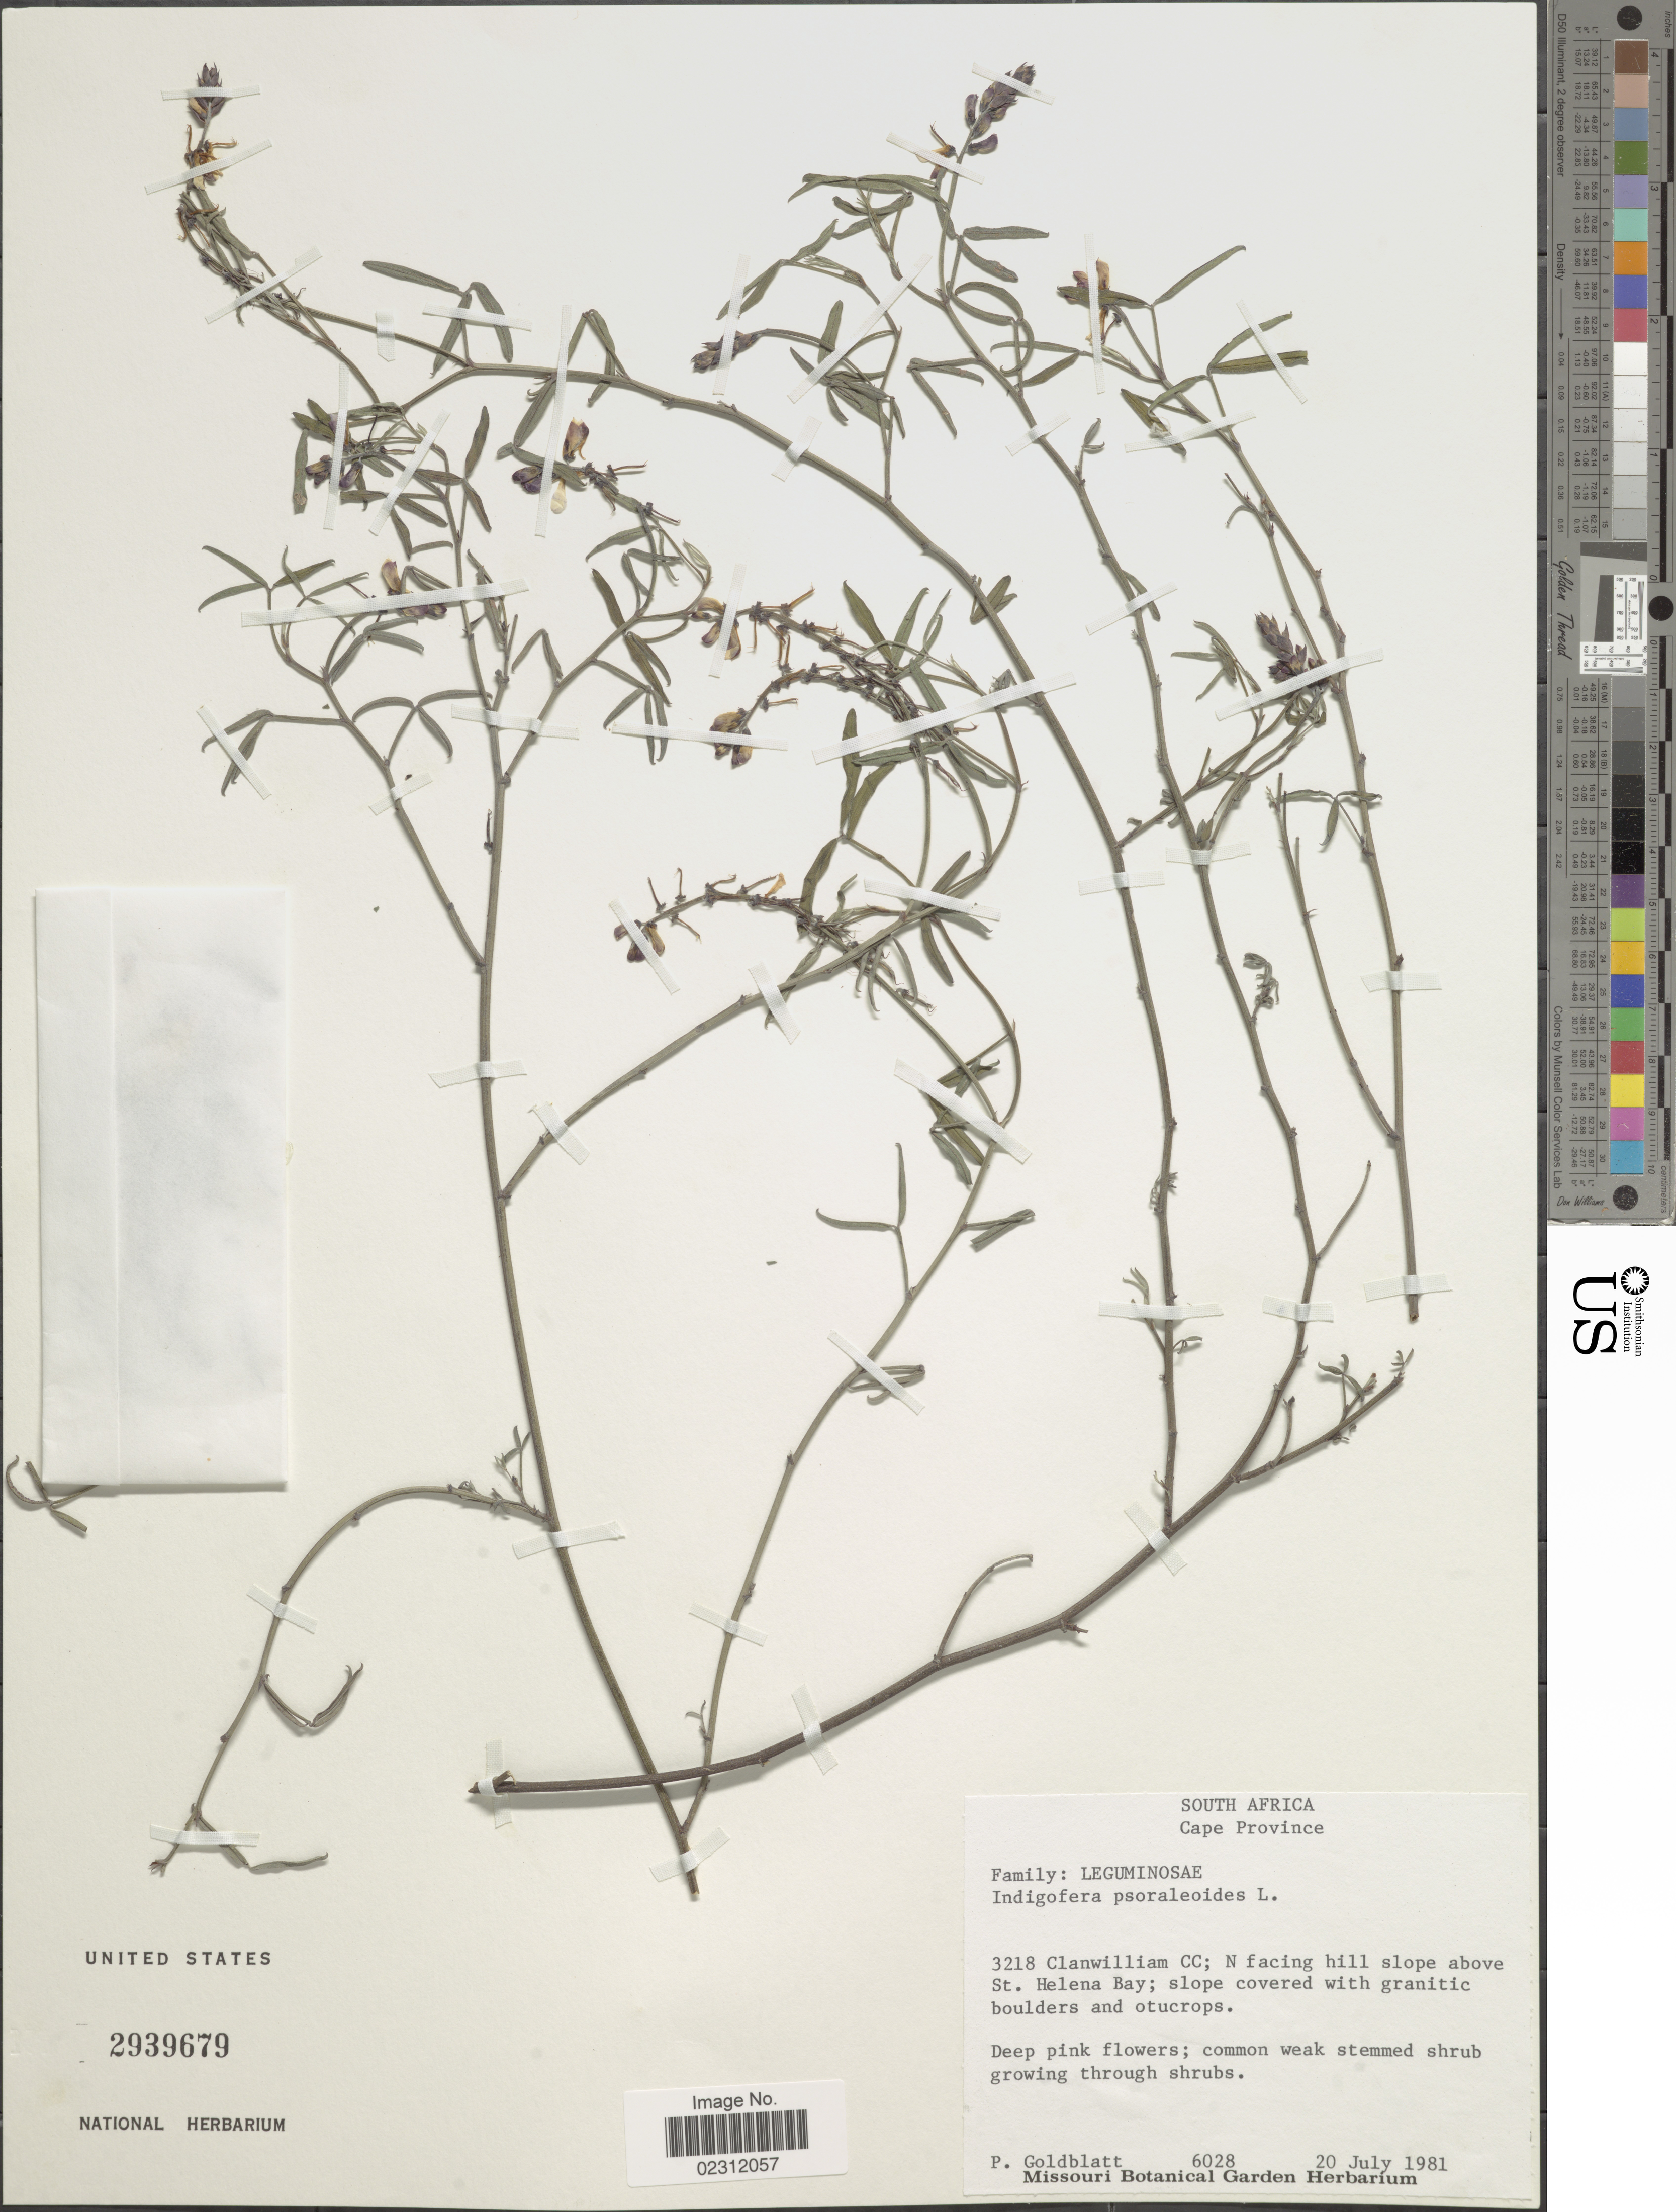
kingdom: Plantae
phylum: Tracheophyta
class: Magnoliopsida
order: Fabales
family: Fabaceae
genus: Indigofera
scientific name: Indigofera psoraloides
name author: L.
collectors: P. Goldblatt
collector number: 6028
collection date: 1981-07-20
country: South Africa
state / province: Western Cape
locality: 3218 Clanwilliam CC, N facing hill slope above St. Helena Bay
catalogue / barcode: US 2939679